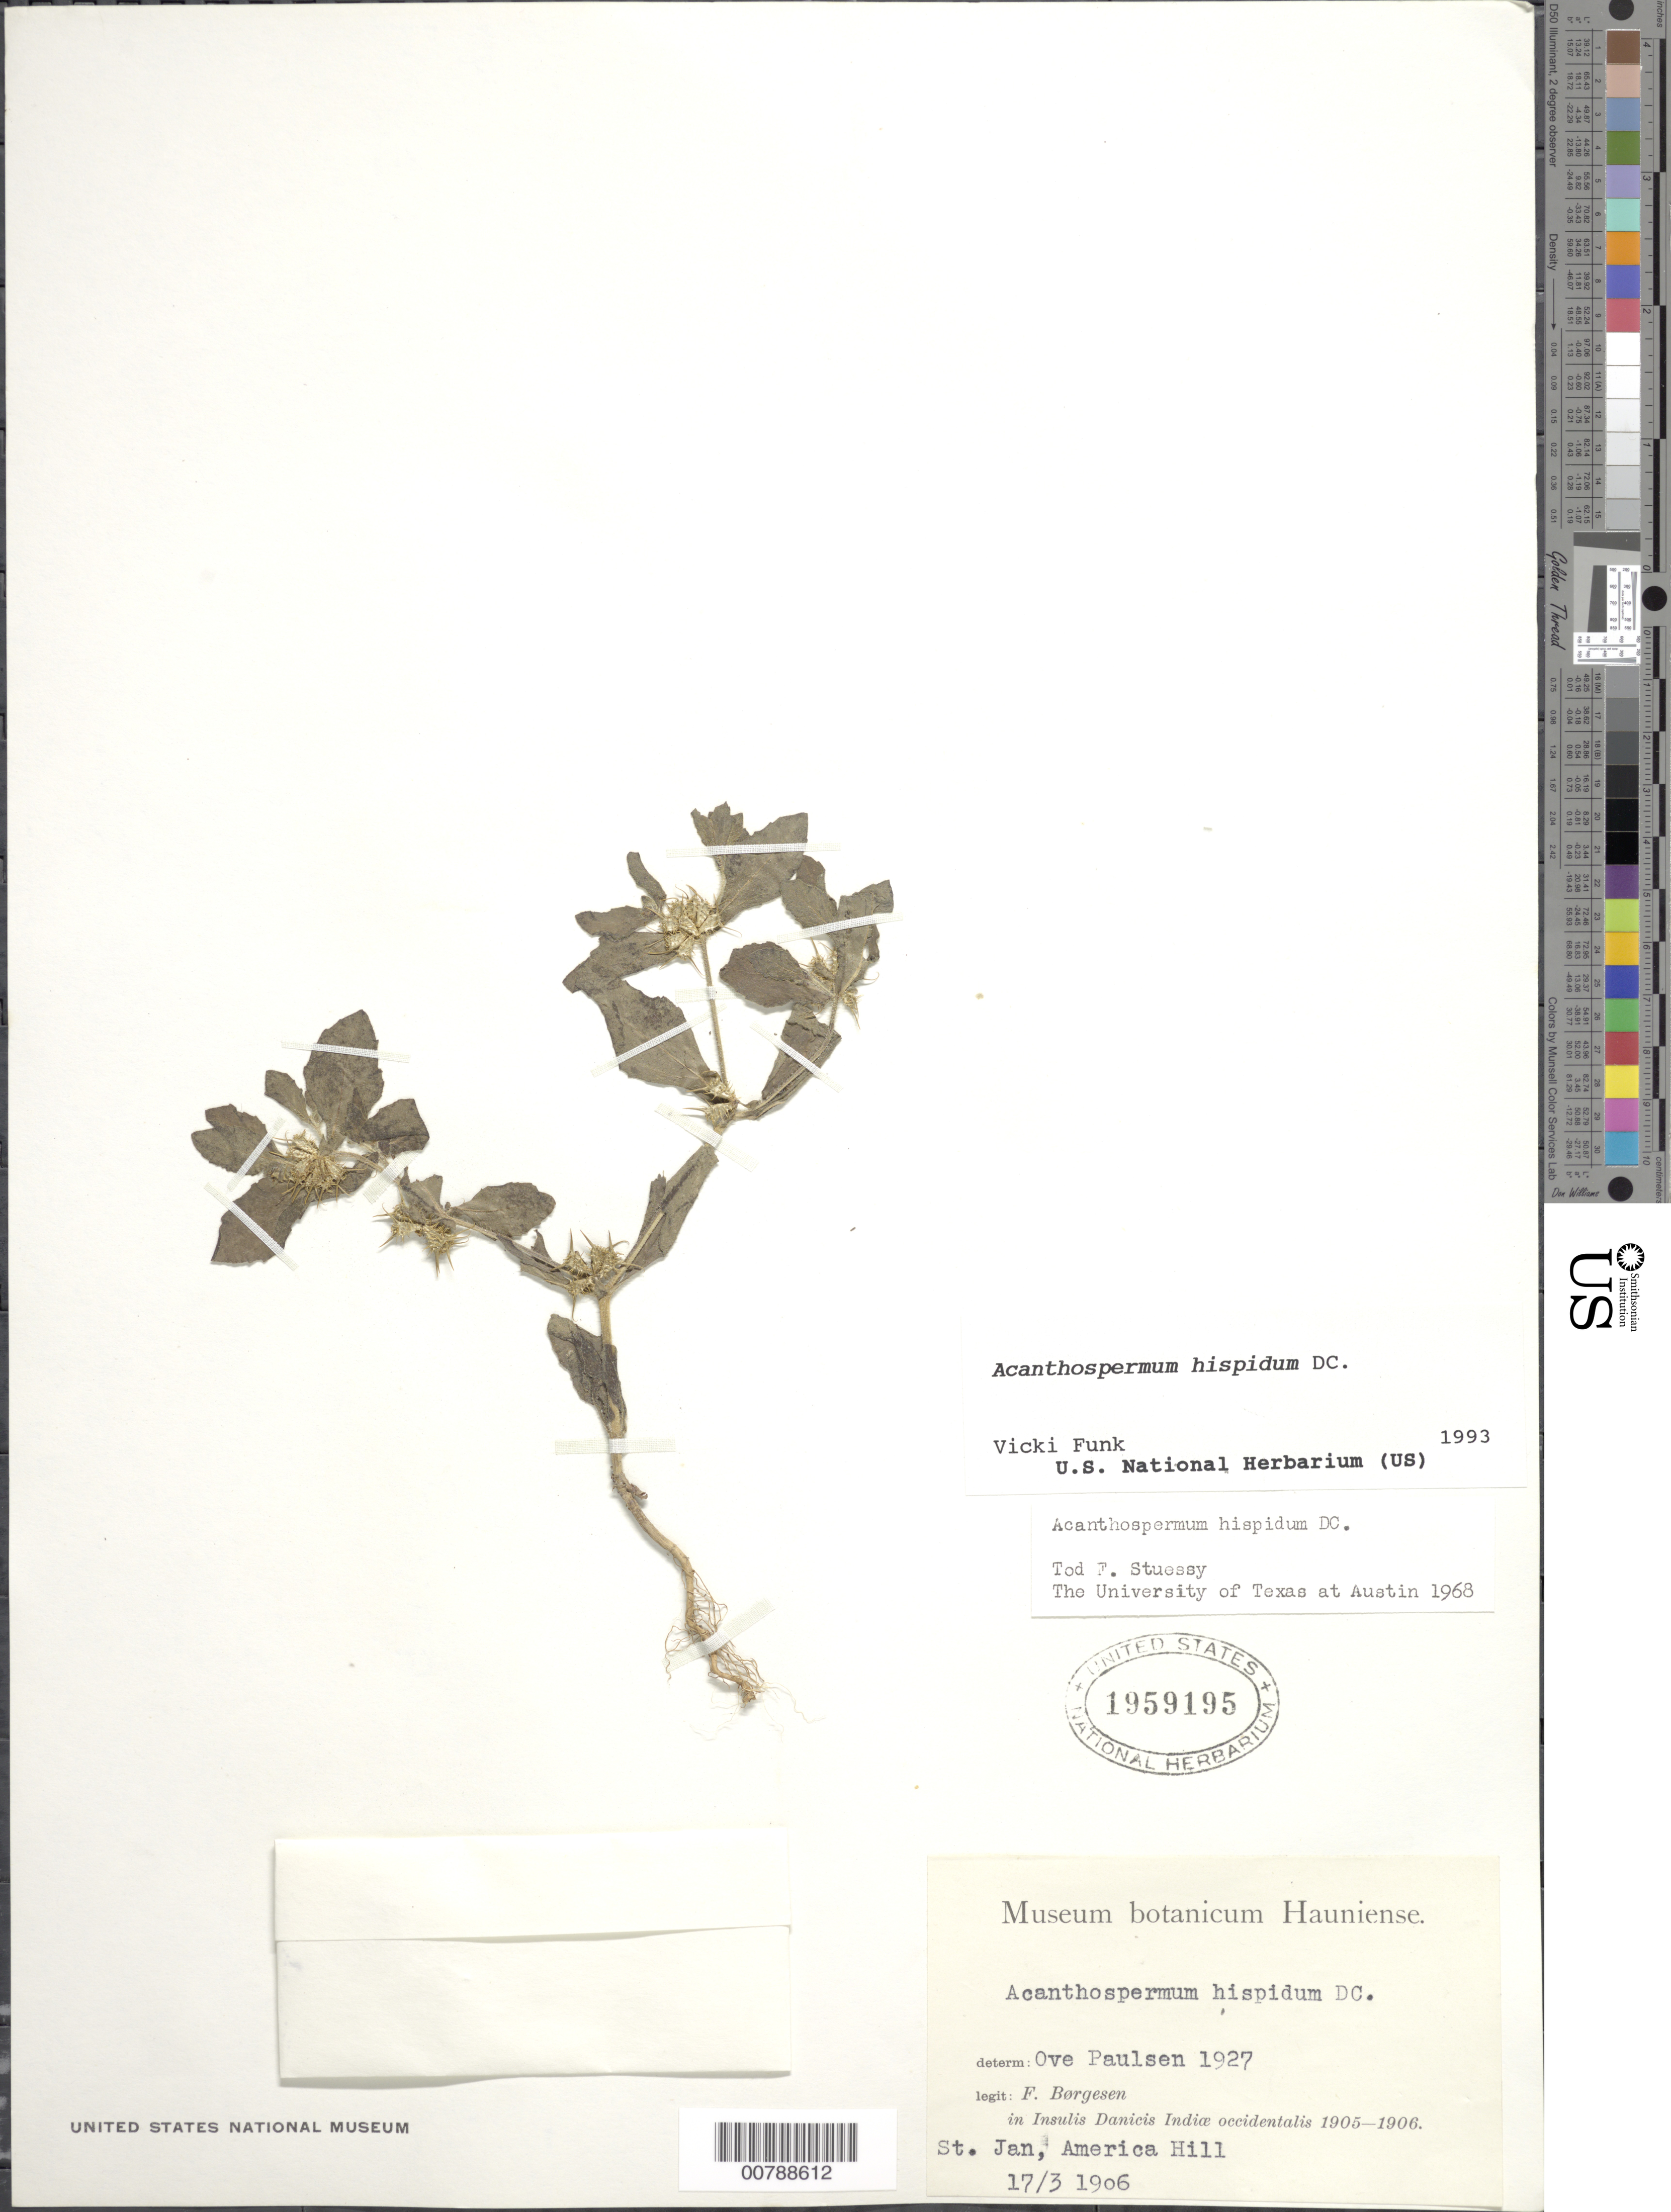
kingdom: Plantae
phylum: Tracheophyta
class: Magnoliopsida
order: Asterales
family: Asteraceae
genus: Acanthospermum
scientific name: Acanthospermum hispidum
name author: DC.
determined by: Funk, Vicki A., (BOT), Smithsonian Institution - National Museum of Natural History (UNITED STATES)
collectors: F. C. Børgesen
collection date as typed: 17 Mar 1906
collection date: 1906-03-17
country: U.S. Virgin Islands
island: St. John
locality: America Hill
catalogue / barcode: US 1959195